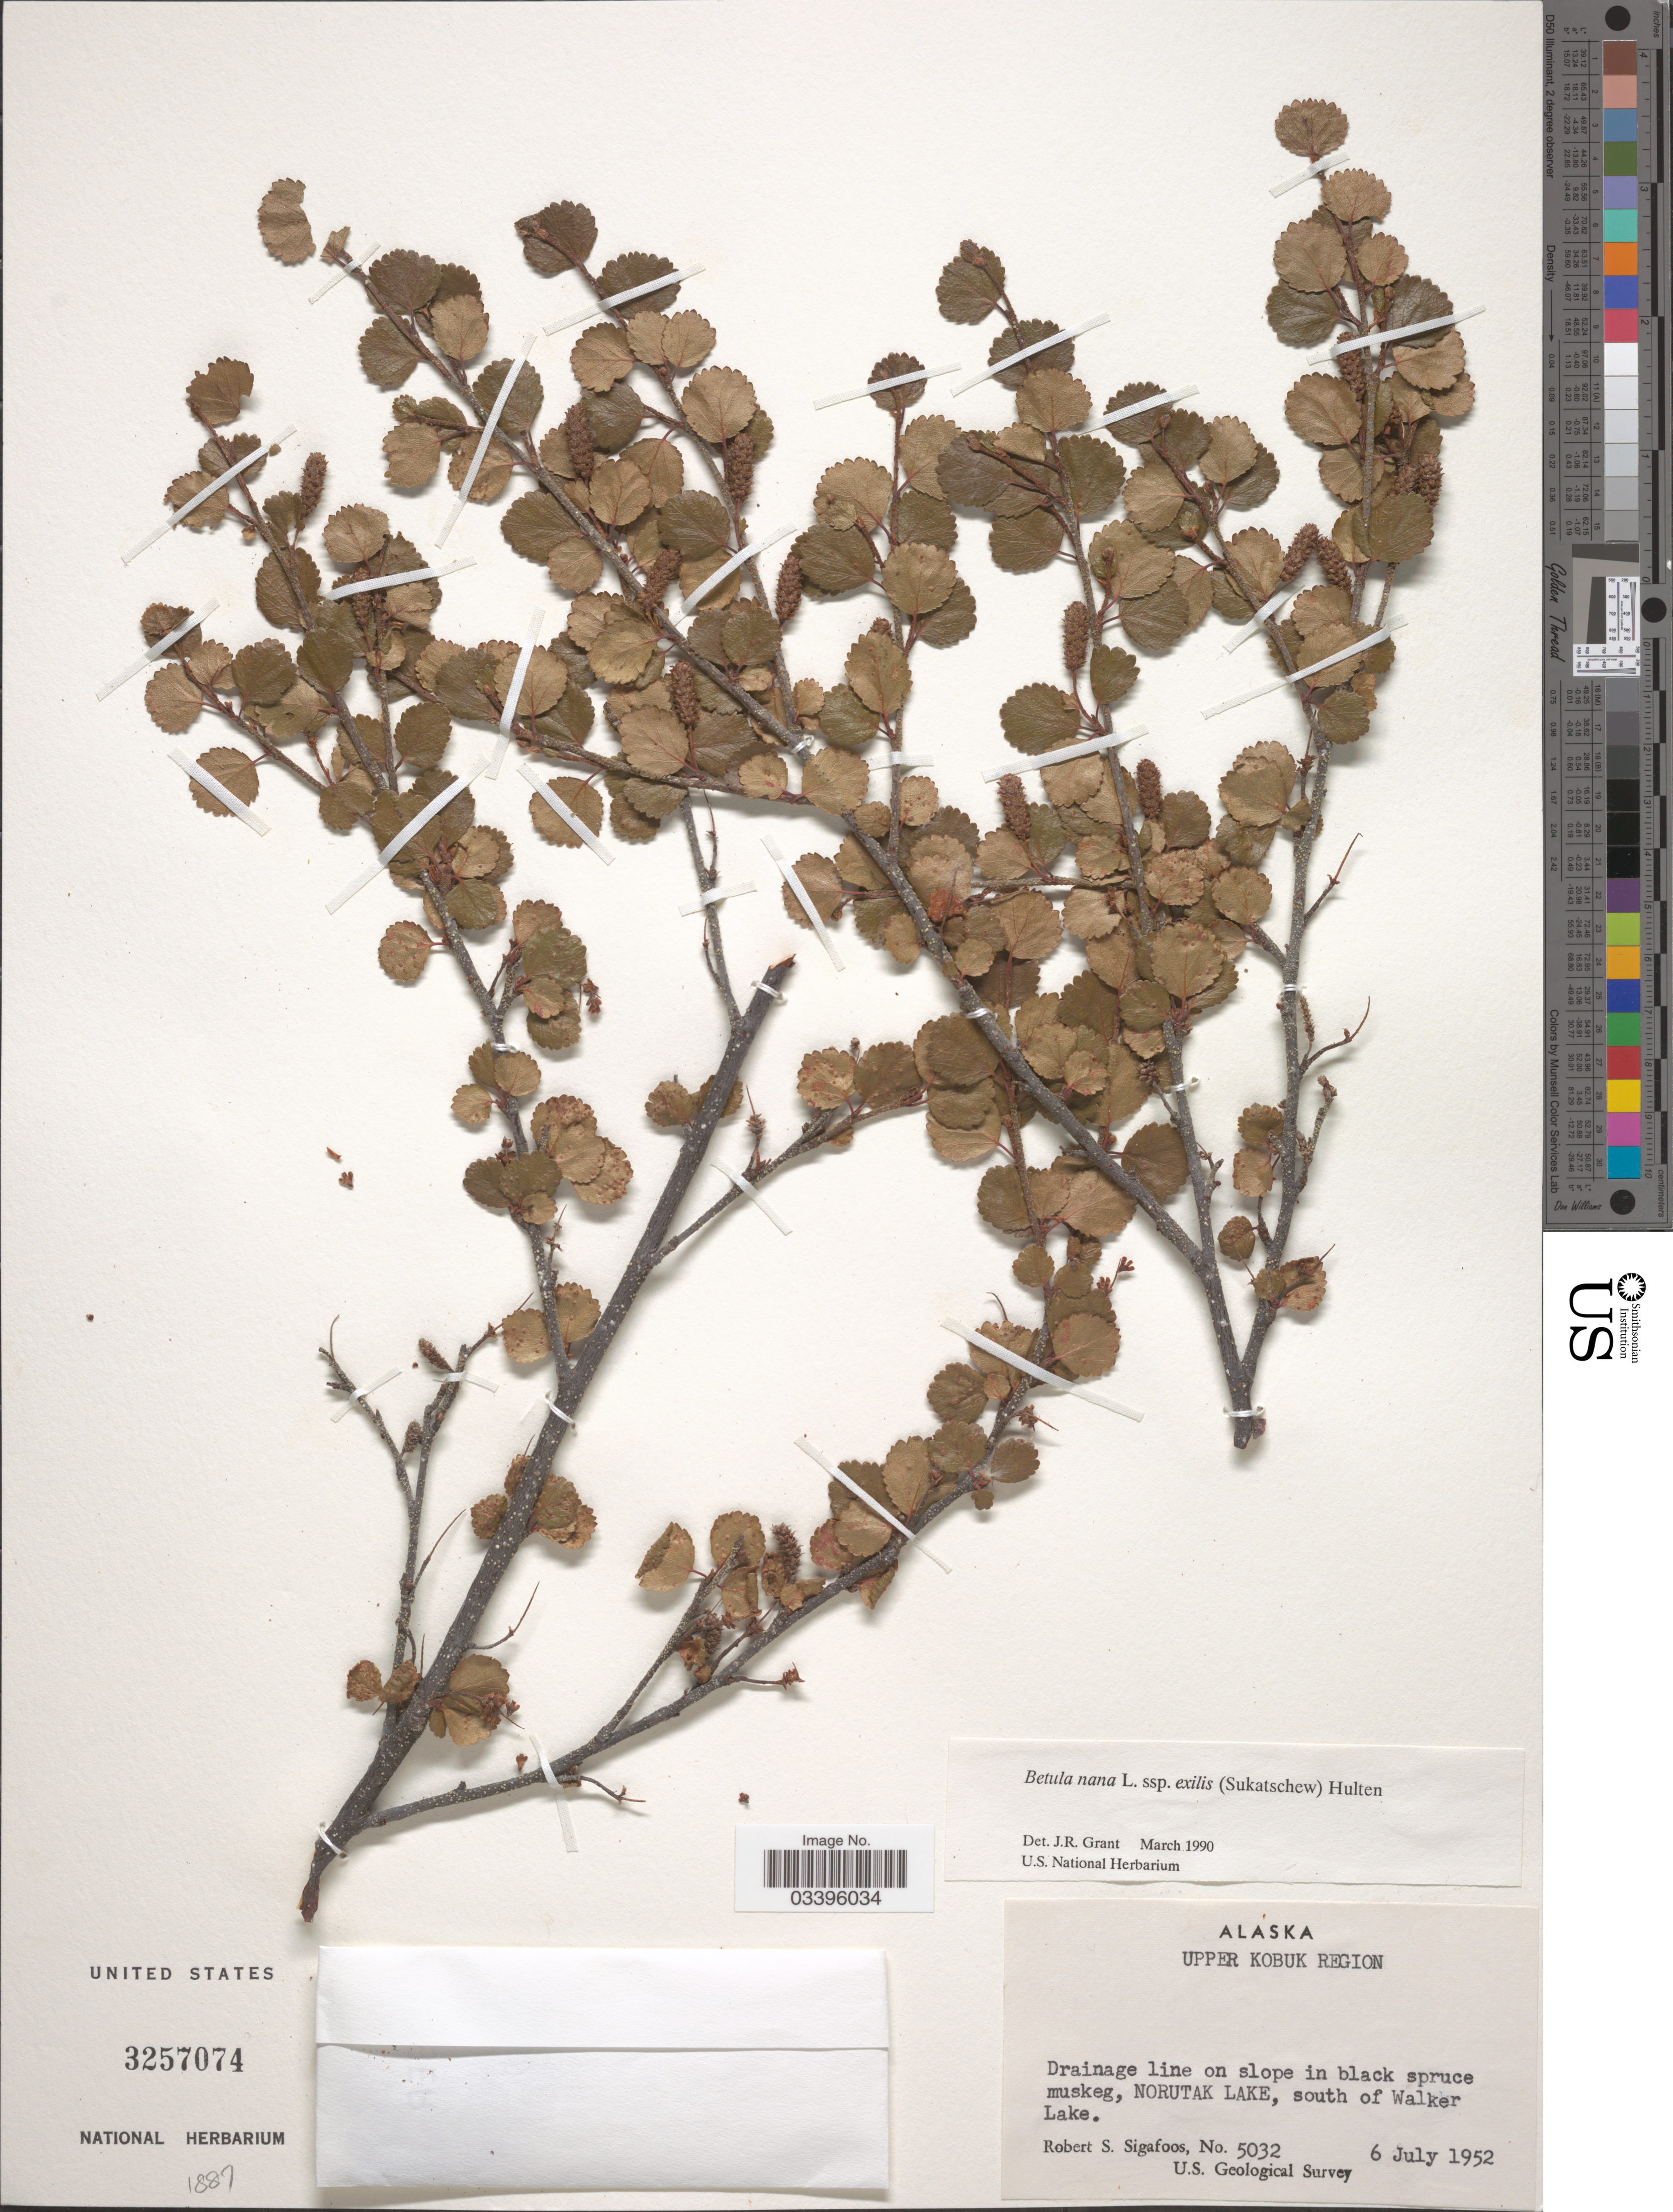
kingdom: Plantae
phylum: Tracheophyta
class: Magnoliopsida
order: Fagales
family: Betulaceae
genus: Betula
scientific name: Betula nana subsp. exilis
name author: L.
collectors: R. Sigafoos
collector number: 5032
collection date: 1952-07-06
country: United States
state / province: Alaska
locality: Upper Kobuk Region. Drainage line on slope in black spruce muskeg, Norutak Lake, south of Walker Lake.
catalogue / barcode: US 3257074